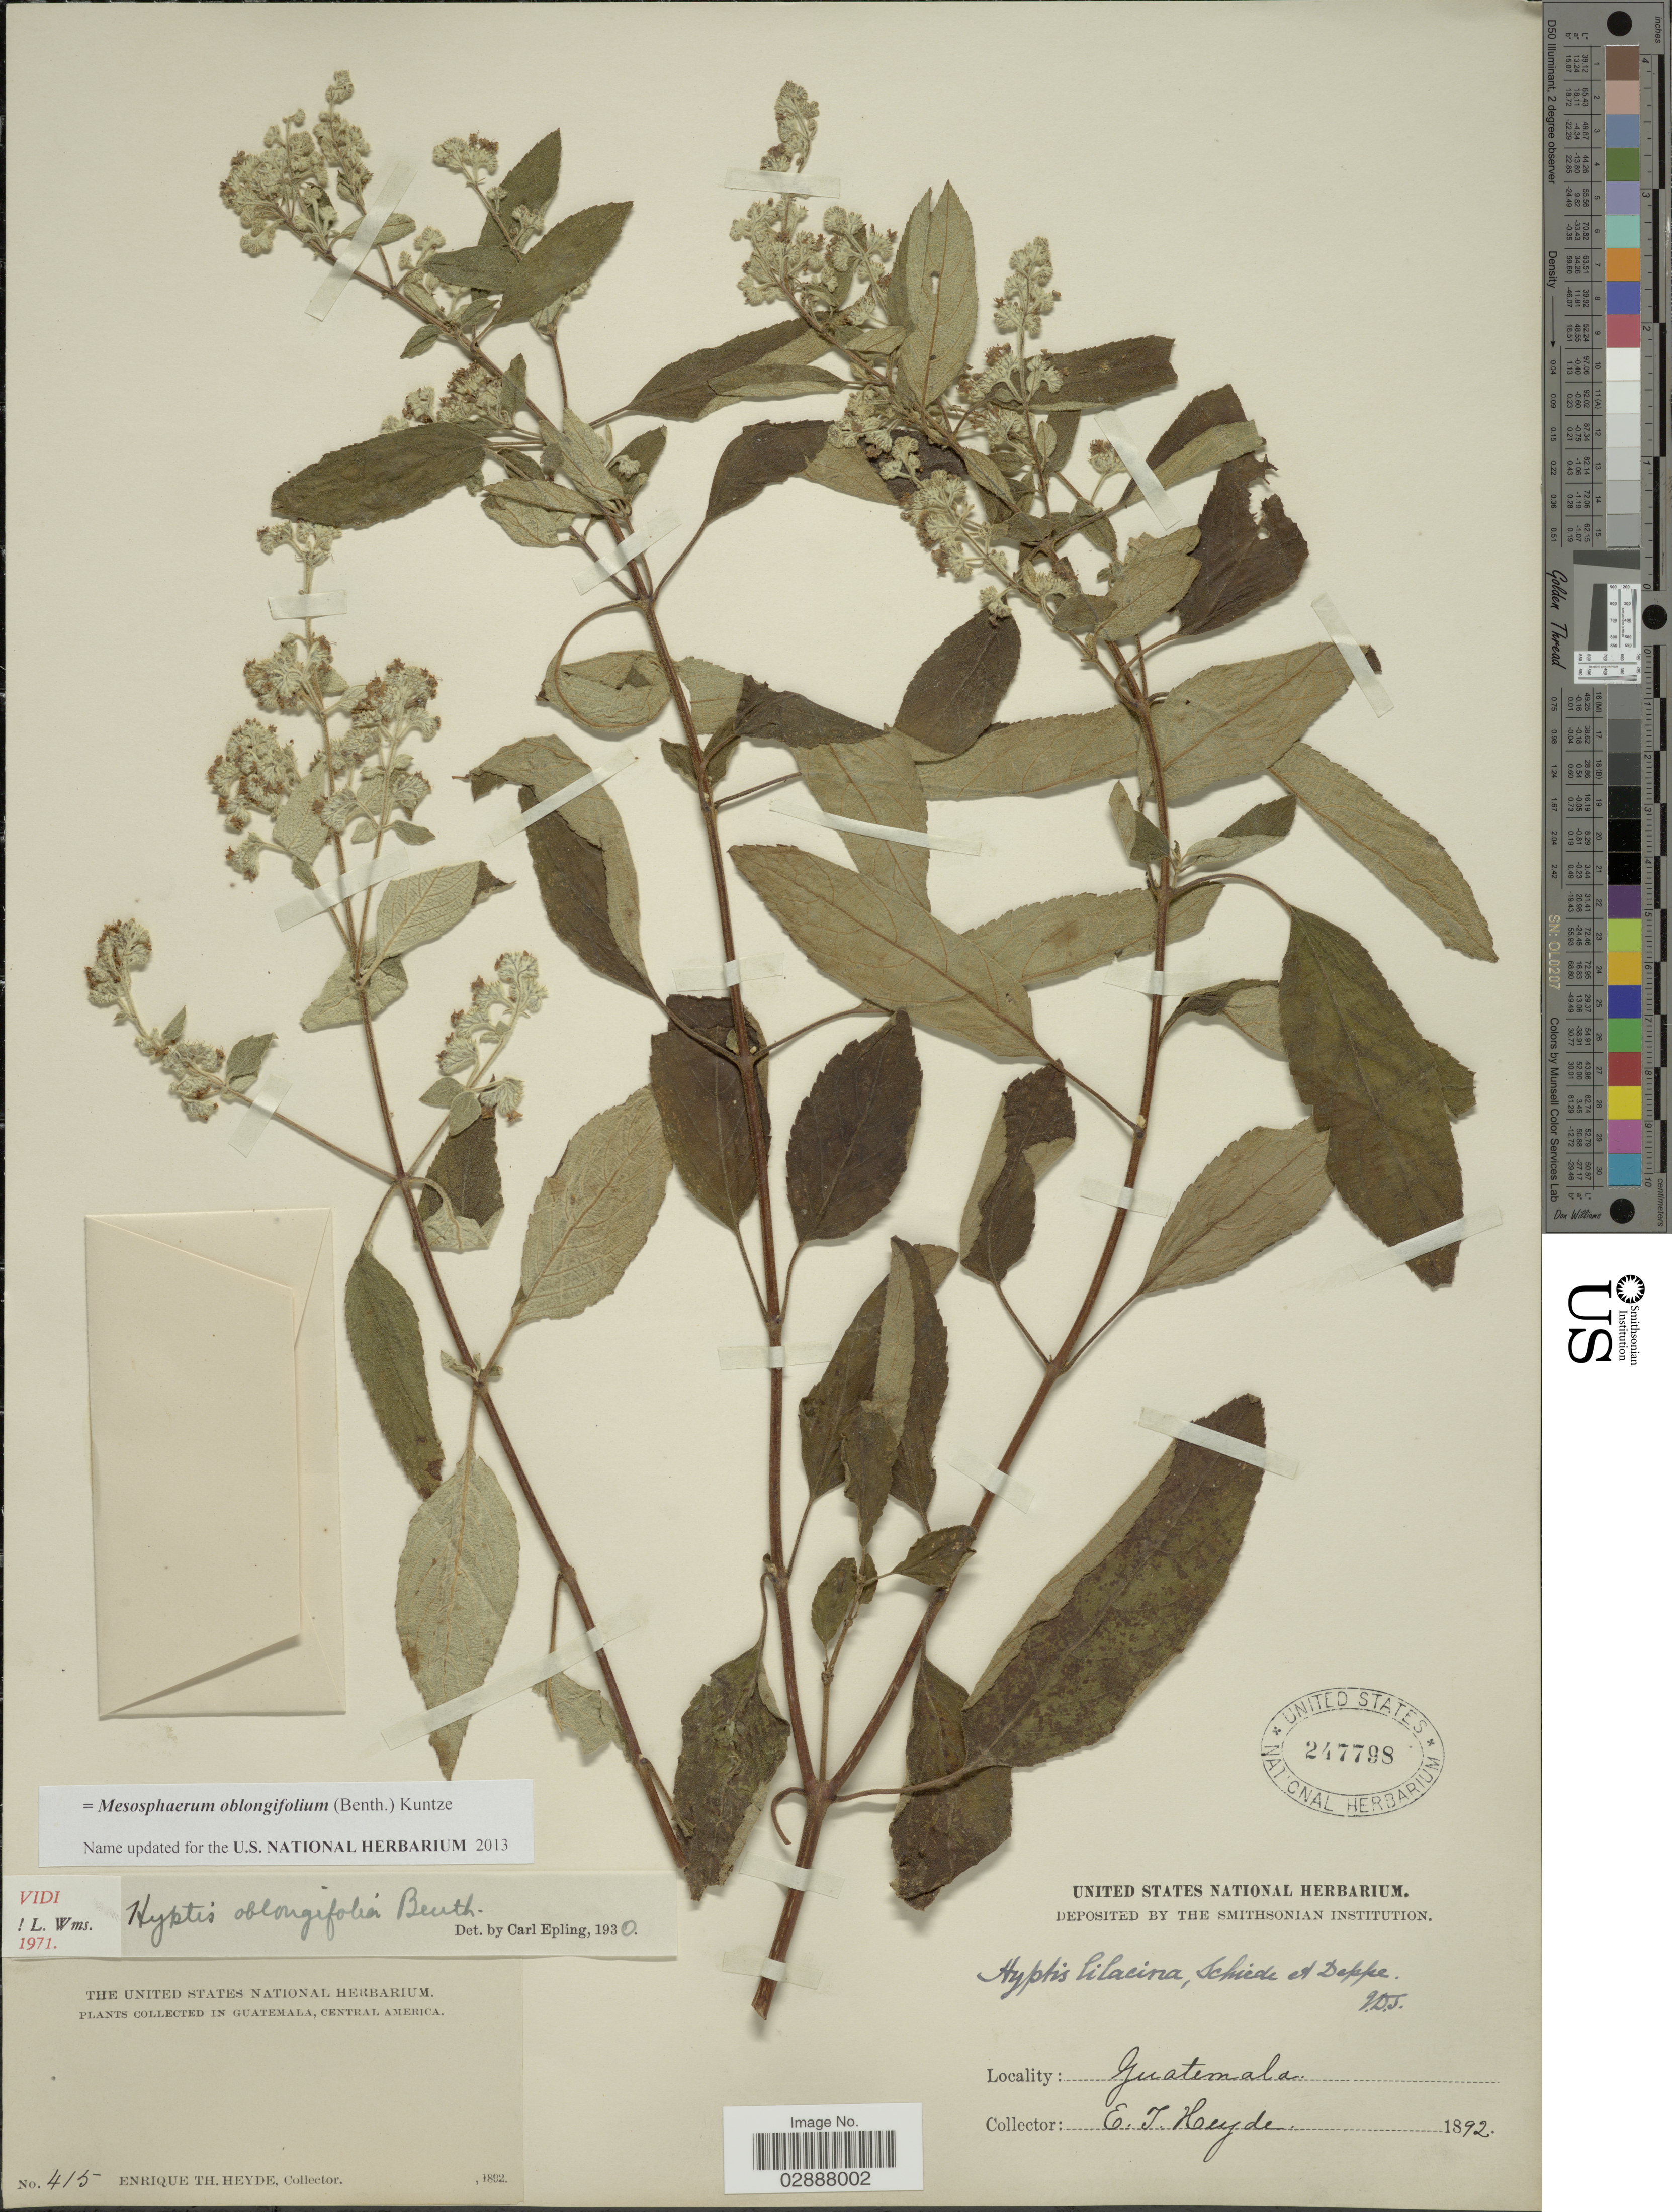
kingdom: Plantae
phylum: Tracheophyta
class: Magnoliopsida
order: Lamiales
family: Lamiaceae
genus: Mesosphaerum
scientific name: Mesosphaerum oblongifolium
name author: (Benth.) Kuntze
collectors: E. T. Heyde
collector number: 415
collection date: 1892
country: Guatemala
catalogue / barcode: US 247798